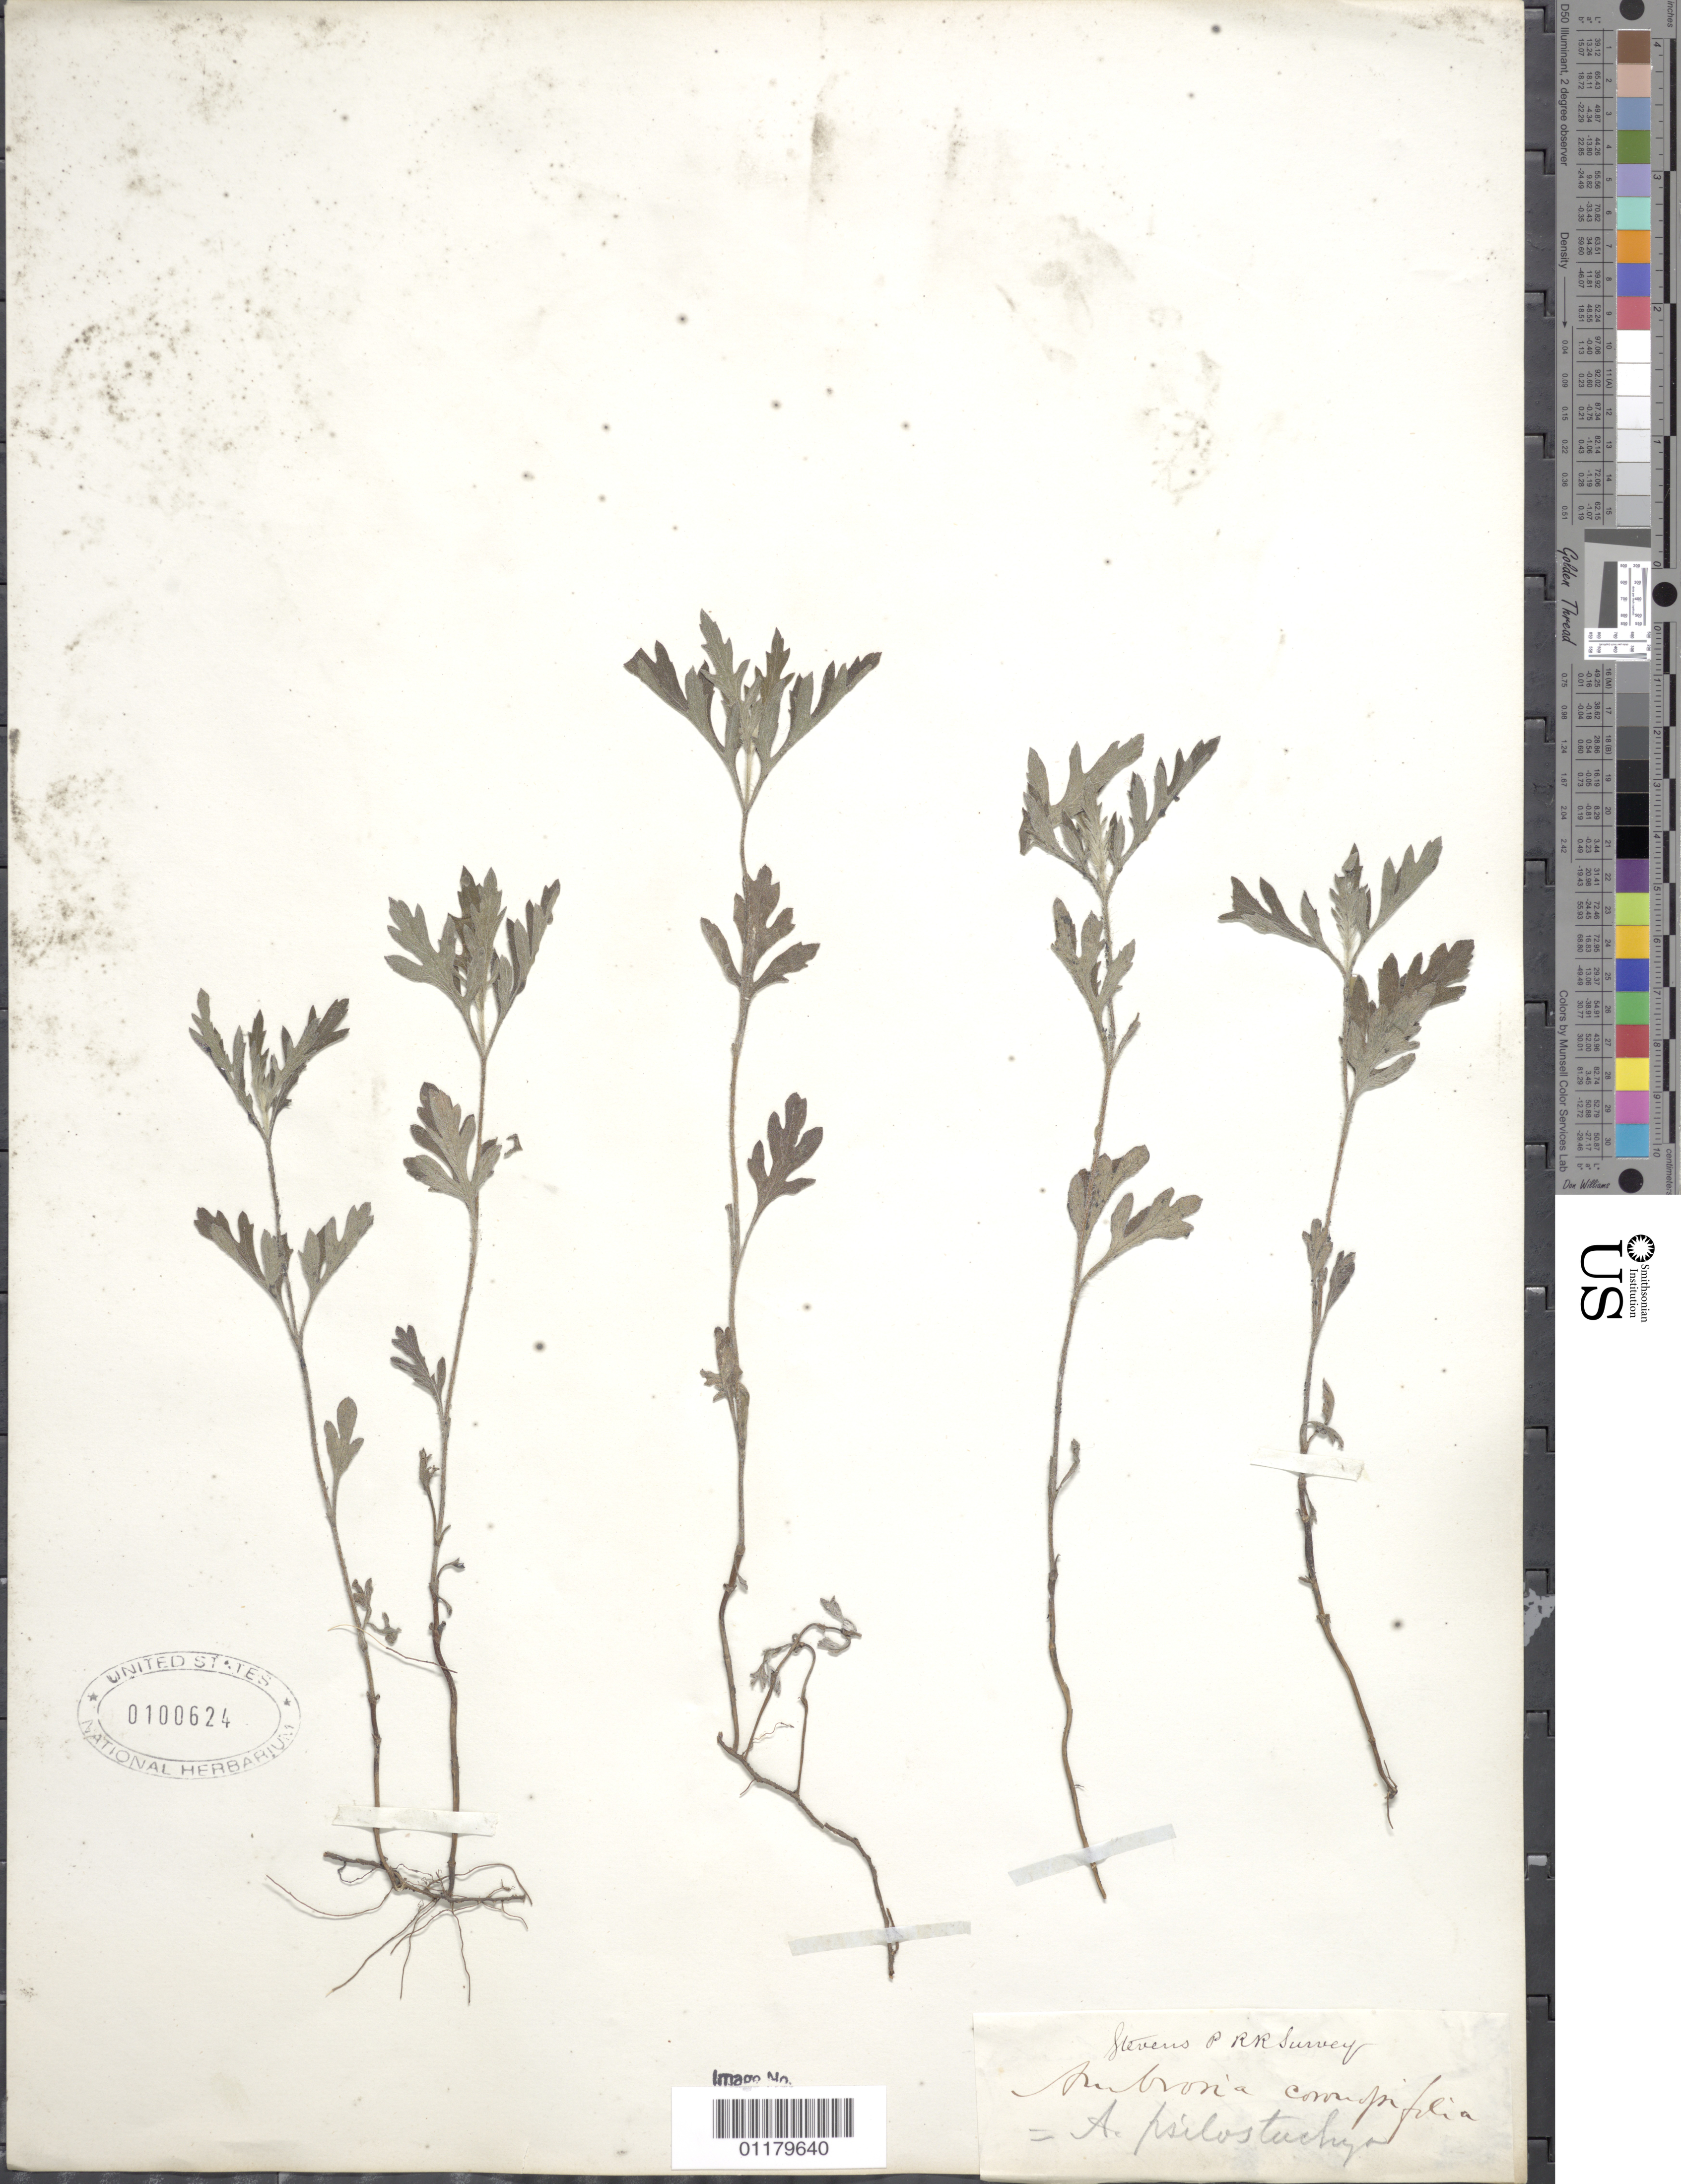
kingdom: Plantae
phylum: Tracheophyta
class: Magnoliopsida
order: Asterales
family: Asteraceae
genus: Ambrosia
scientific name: Ambrosia psilostachya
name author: DC.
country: United States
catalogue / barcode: US 100624